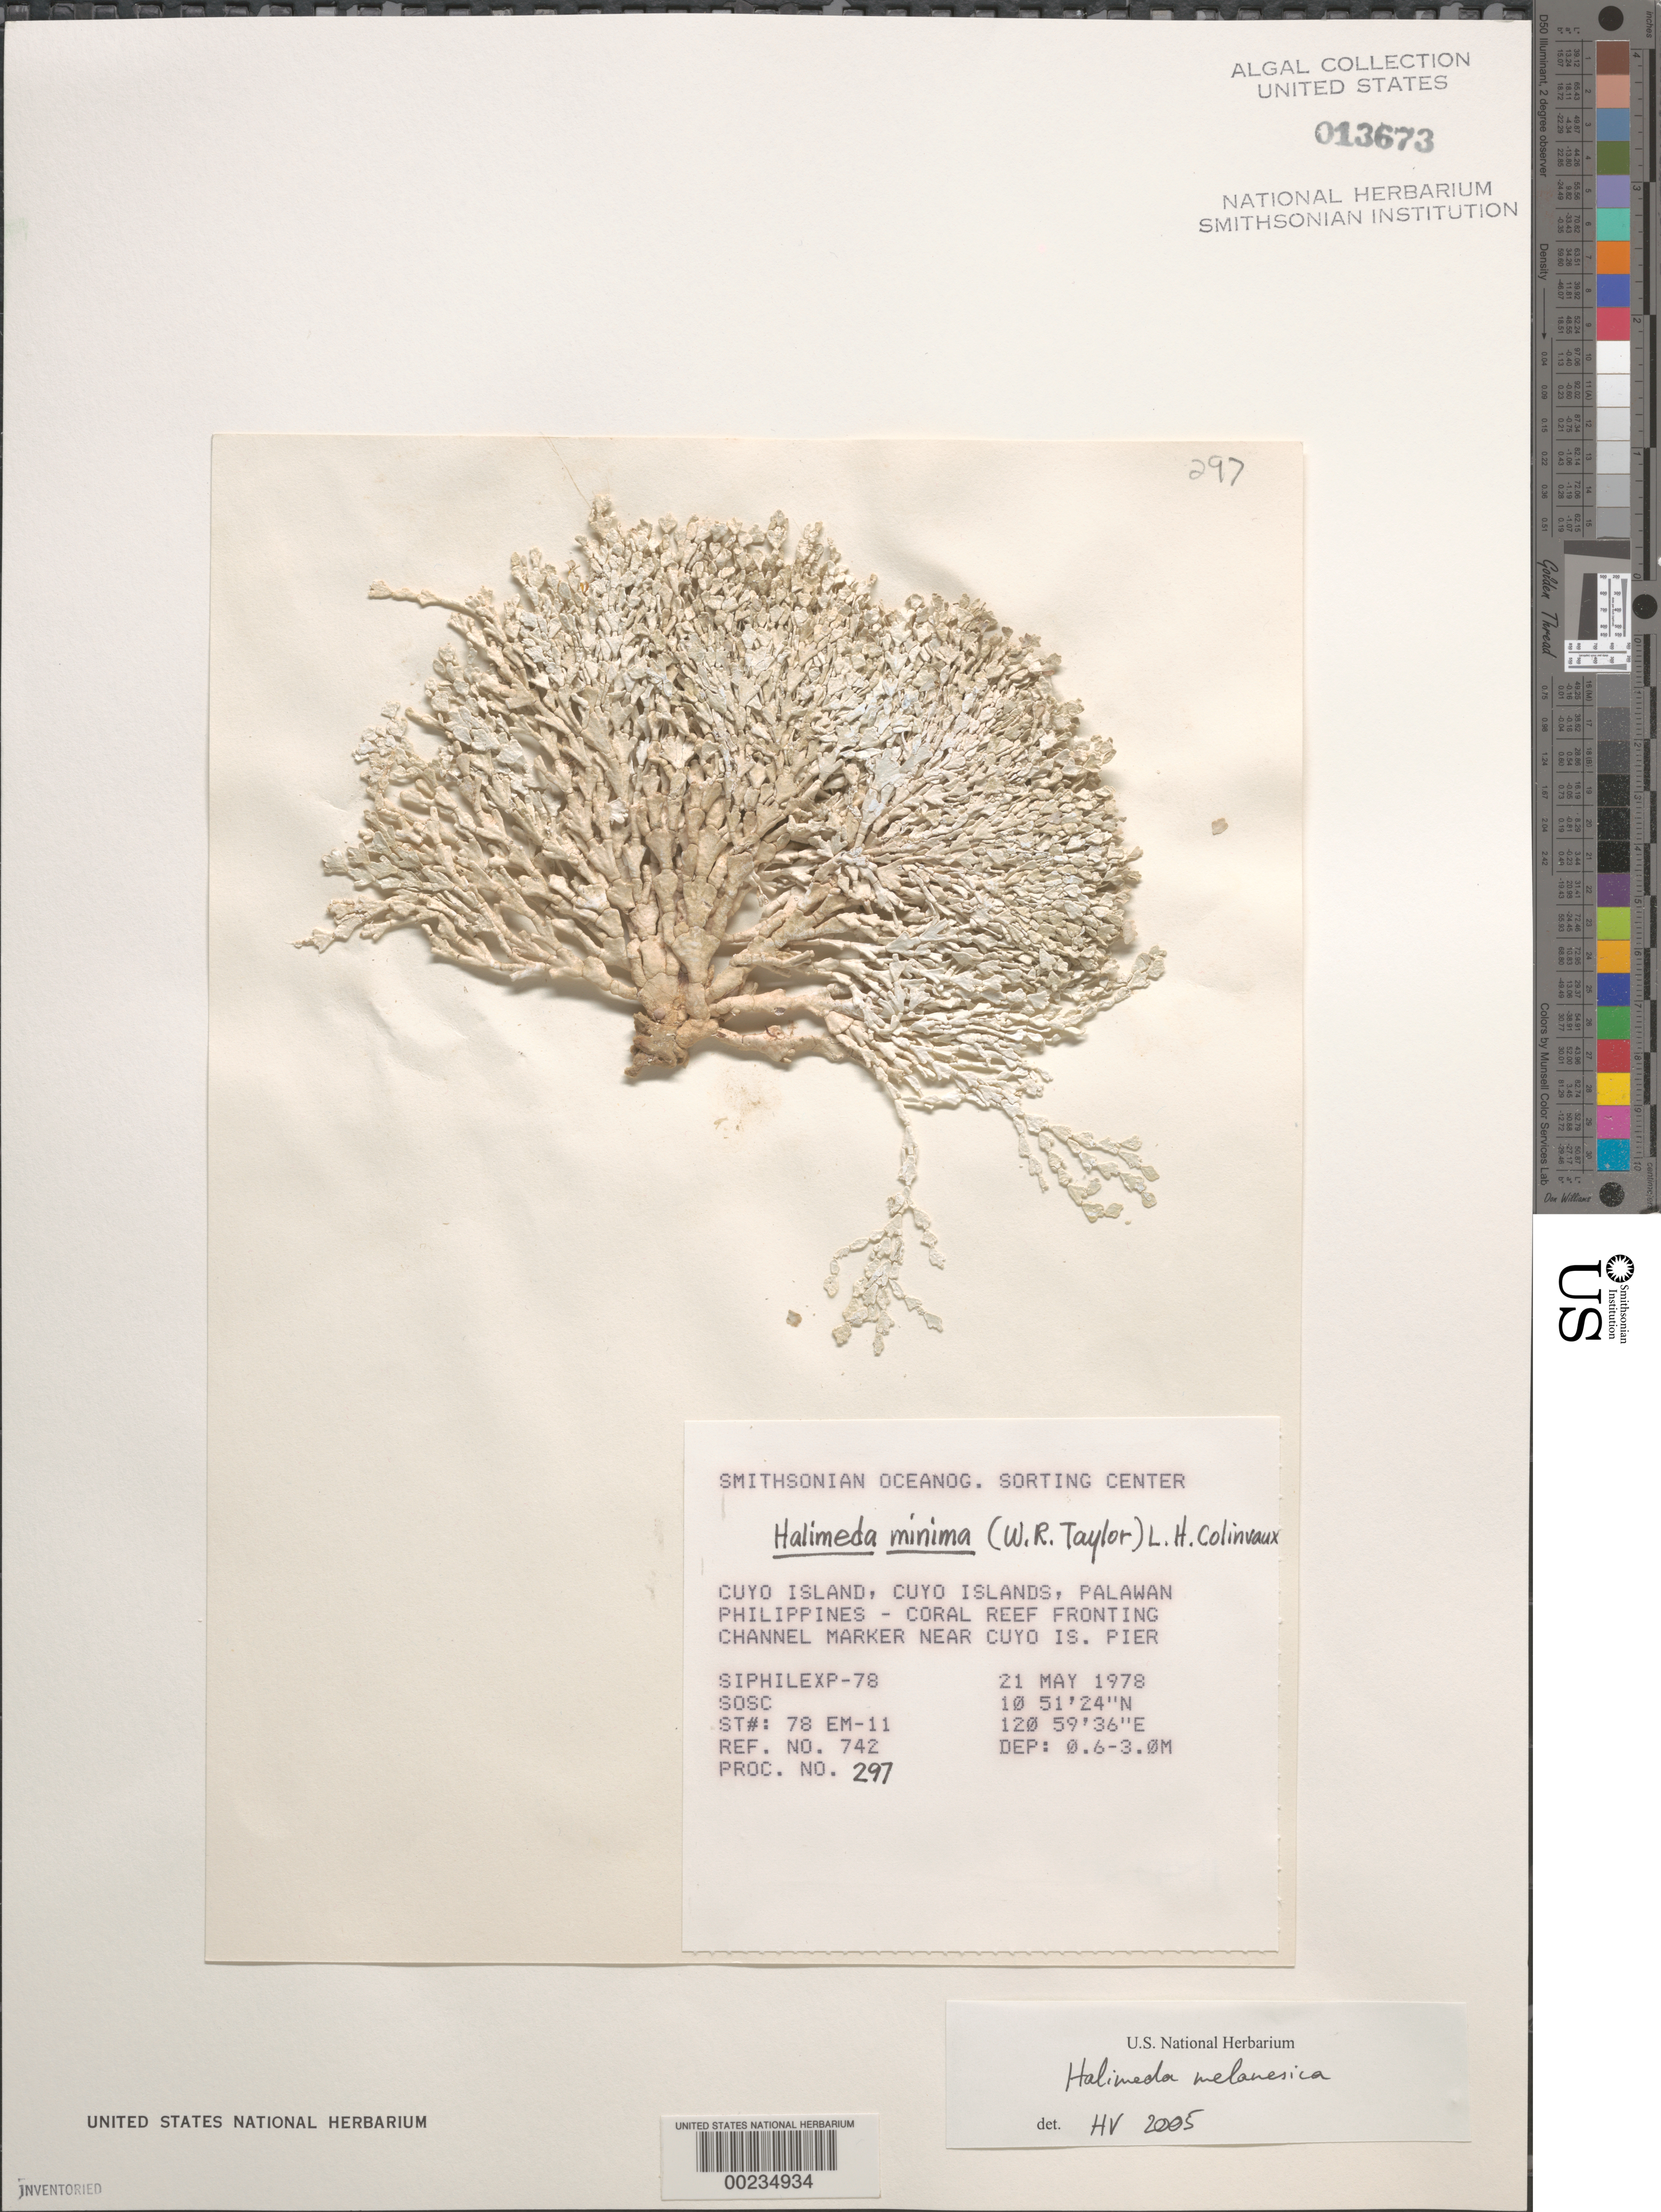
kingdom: Plantae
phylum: Chlorophyta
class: Ulvophyceae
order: Bryopsidales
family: Halimedaceae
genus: Halimeda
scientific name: Halimeda melanesica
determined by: Verbruggen, H.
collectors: SOSC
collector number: Station 78 EM-11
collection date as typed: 21 May 1978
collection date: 1978-05-21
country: Philippines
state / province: Mimaropa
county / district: Palawan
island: Cuyo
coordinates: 10 51' 24" N, 120 59' 36" E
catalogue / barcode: US 13673